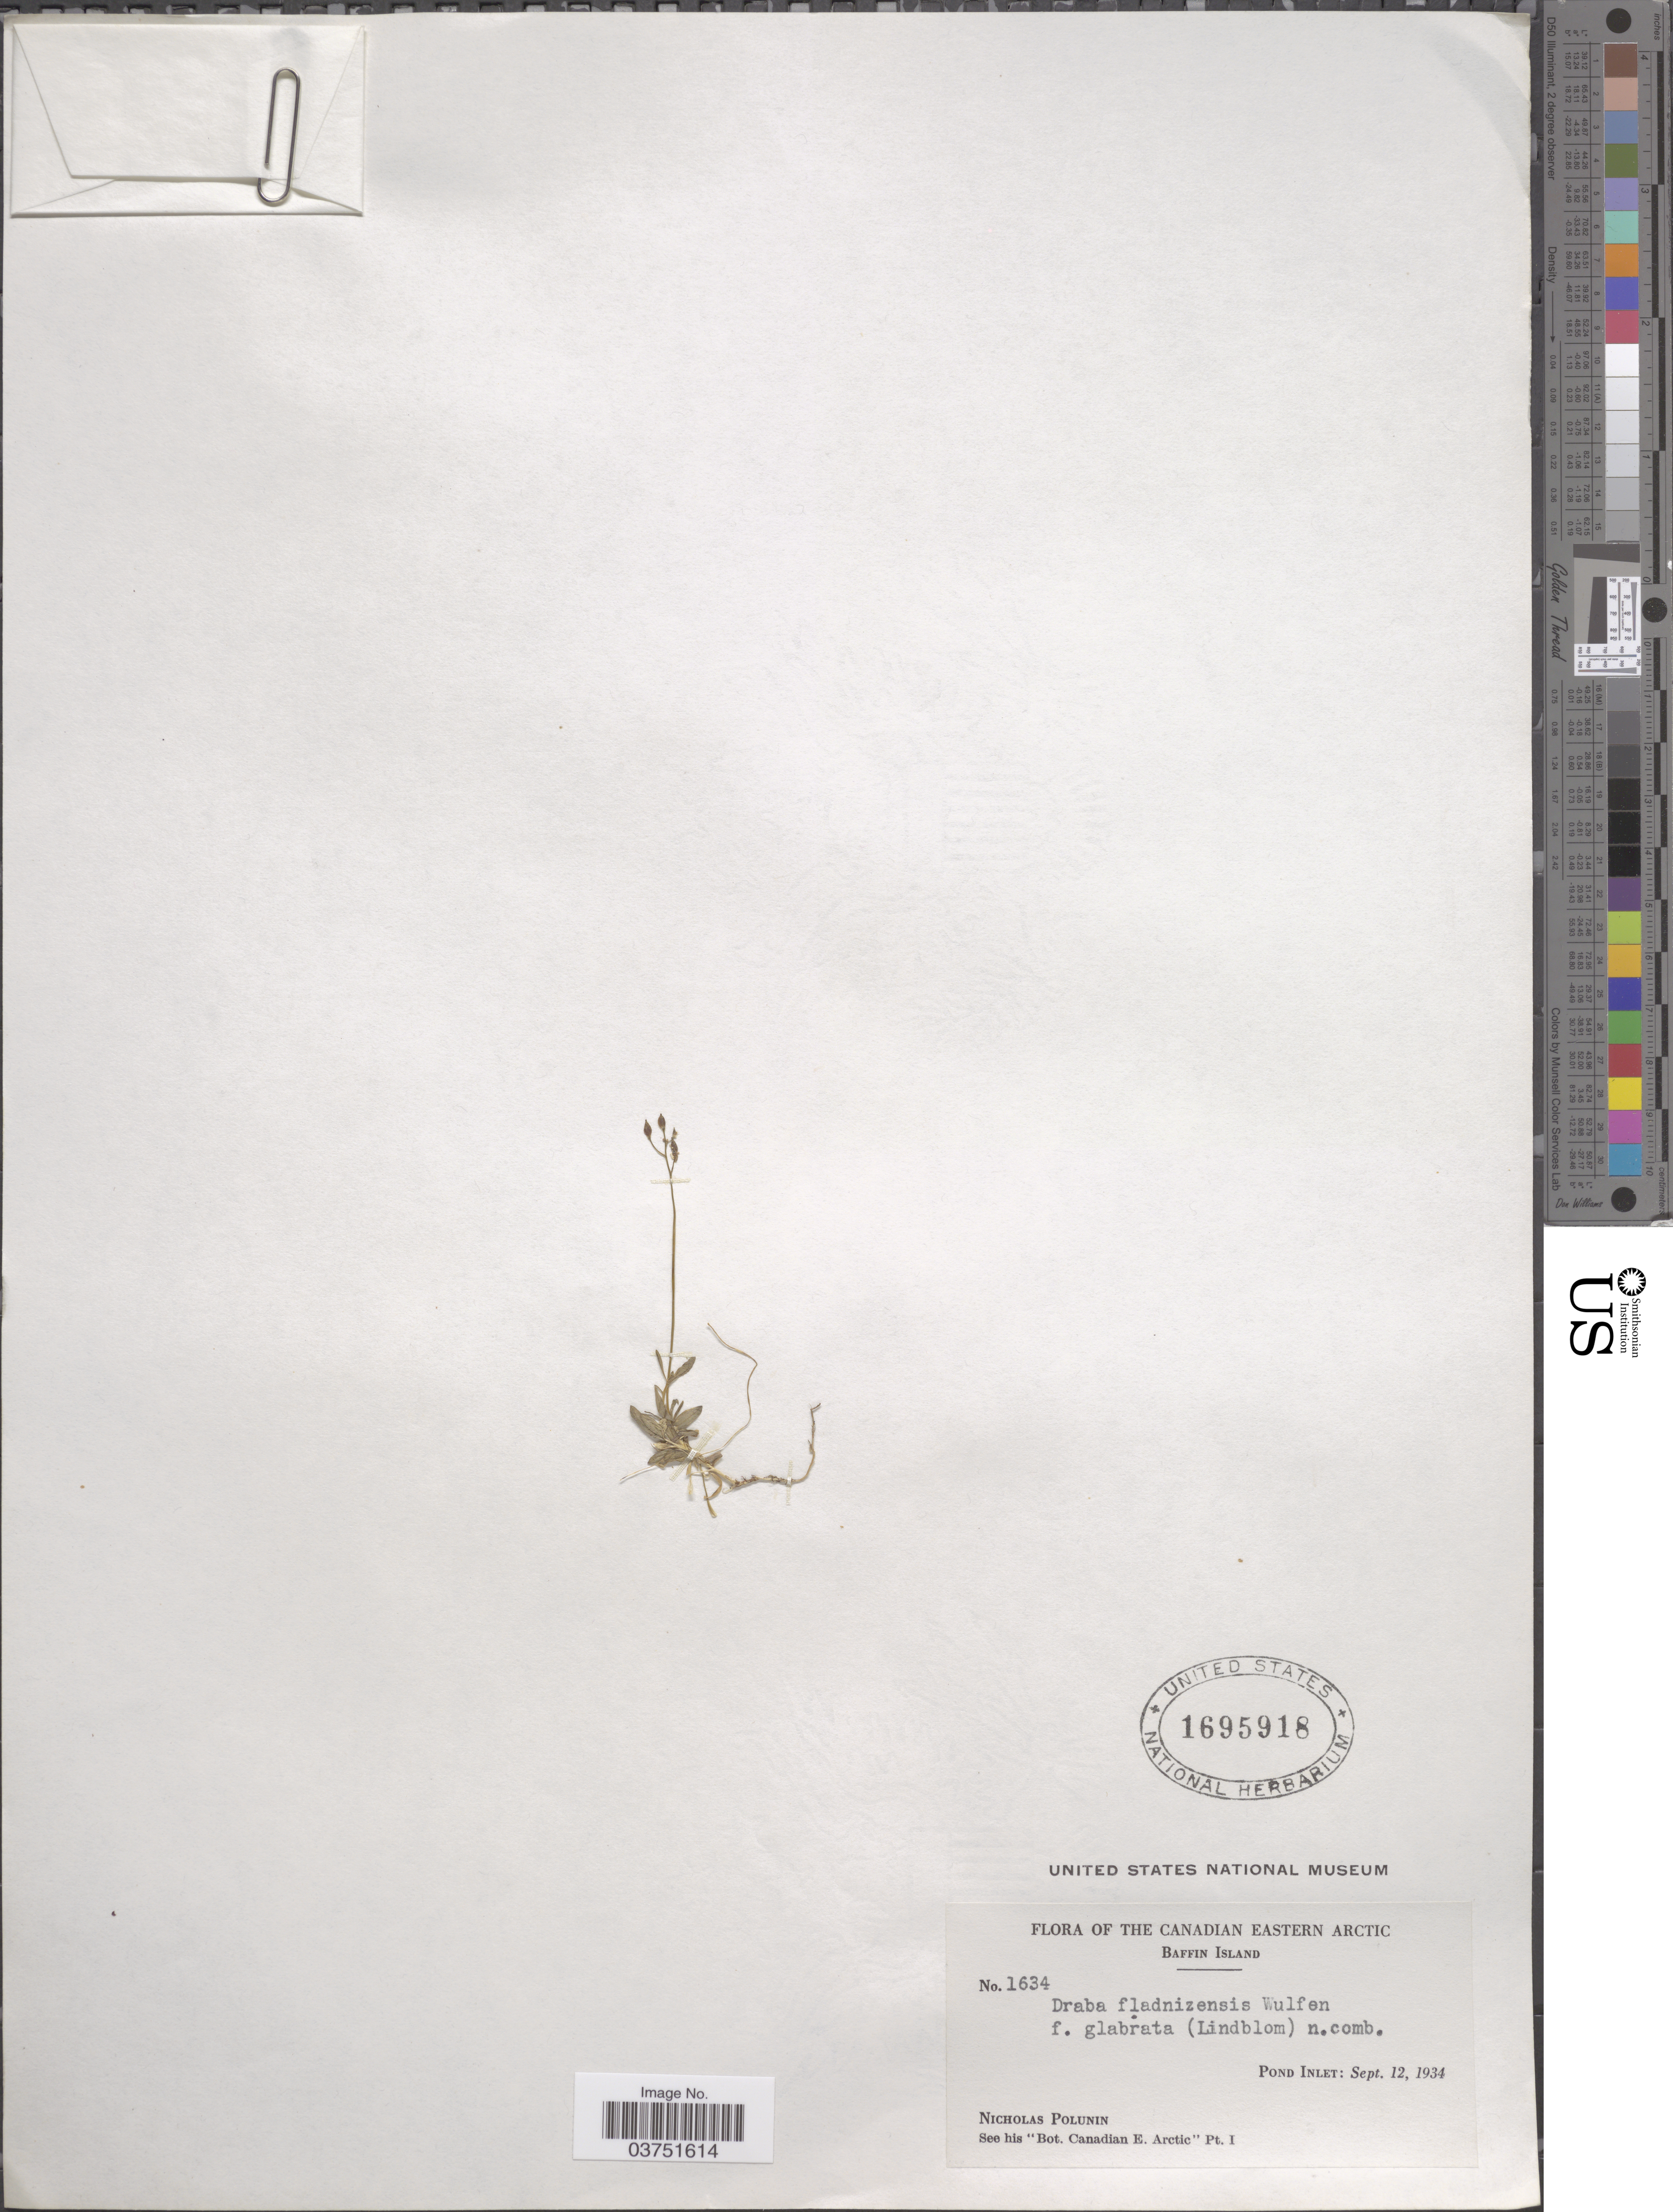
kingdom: Plantae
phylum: Tracheophyta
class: Magnoliopsida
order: Brassicales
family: Brassicaceae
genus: Draba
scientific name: Draba lactea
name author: Adams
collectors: N. V. Polunin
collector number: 1634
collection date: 1934-09-12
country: Canada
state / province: Nunavut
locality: Eastern Arctic. Baffin Island. Pond Inlet.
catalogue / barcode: US 1695918